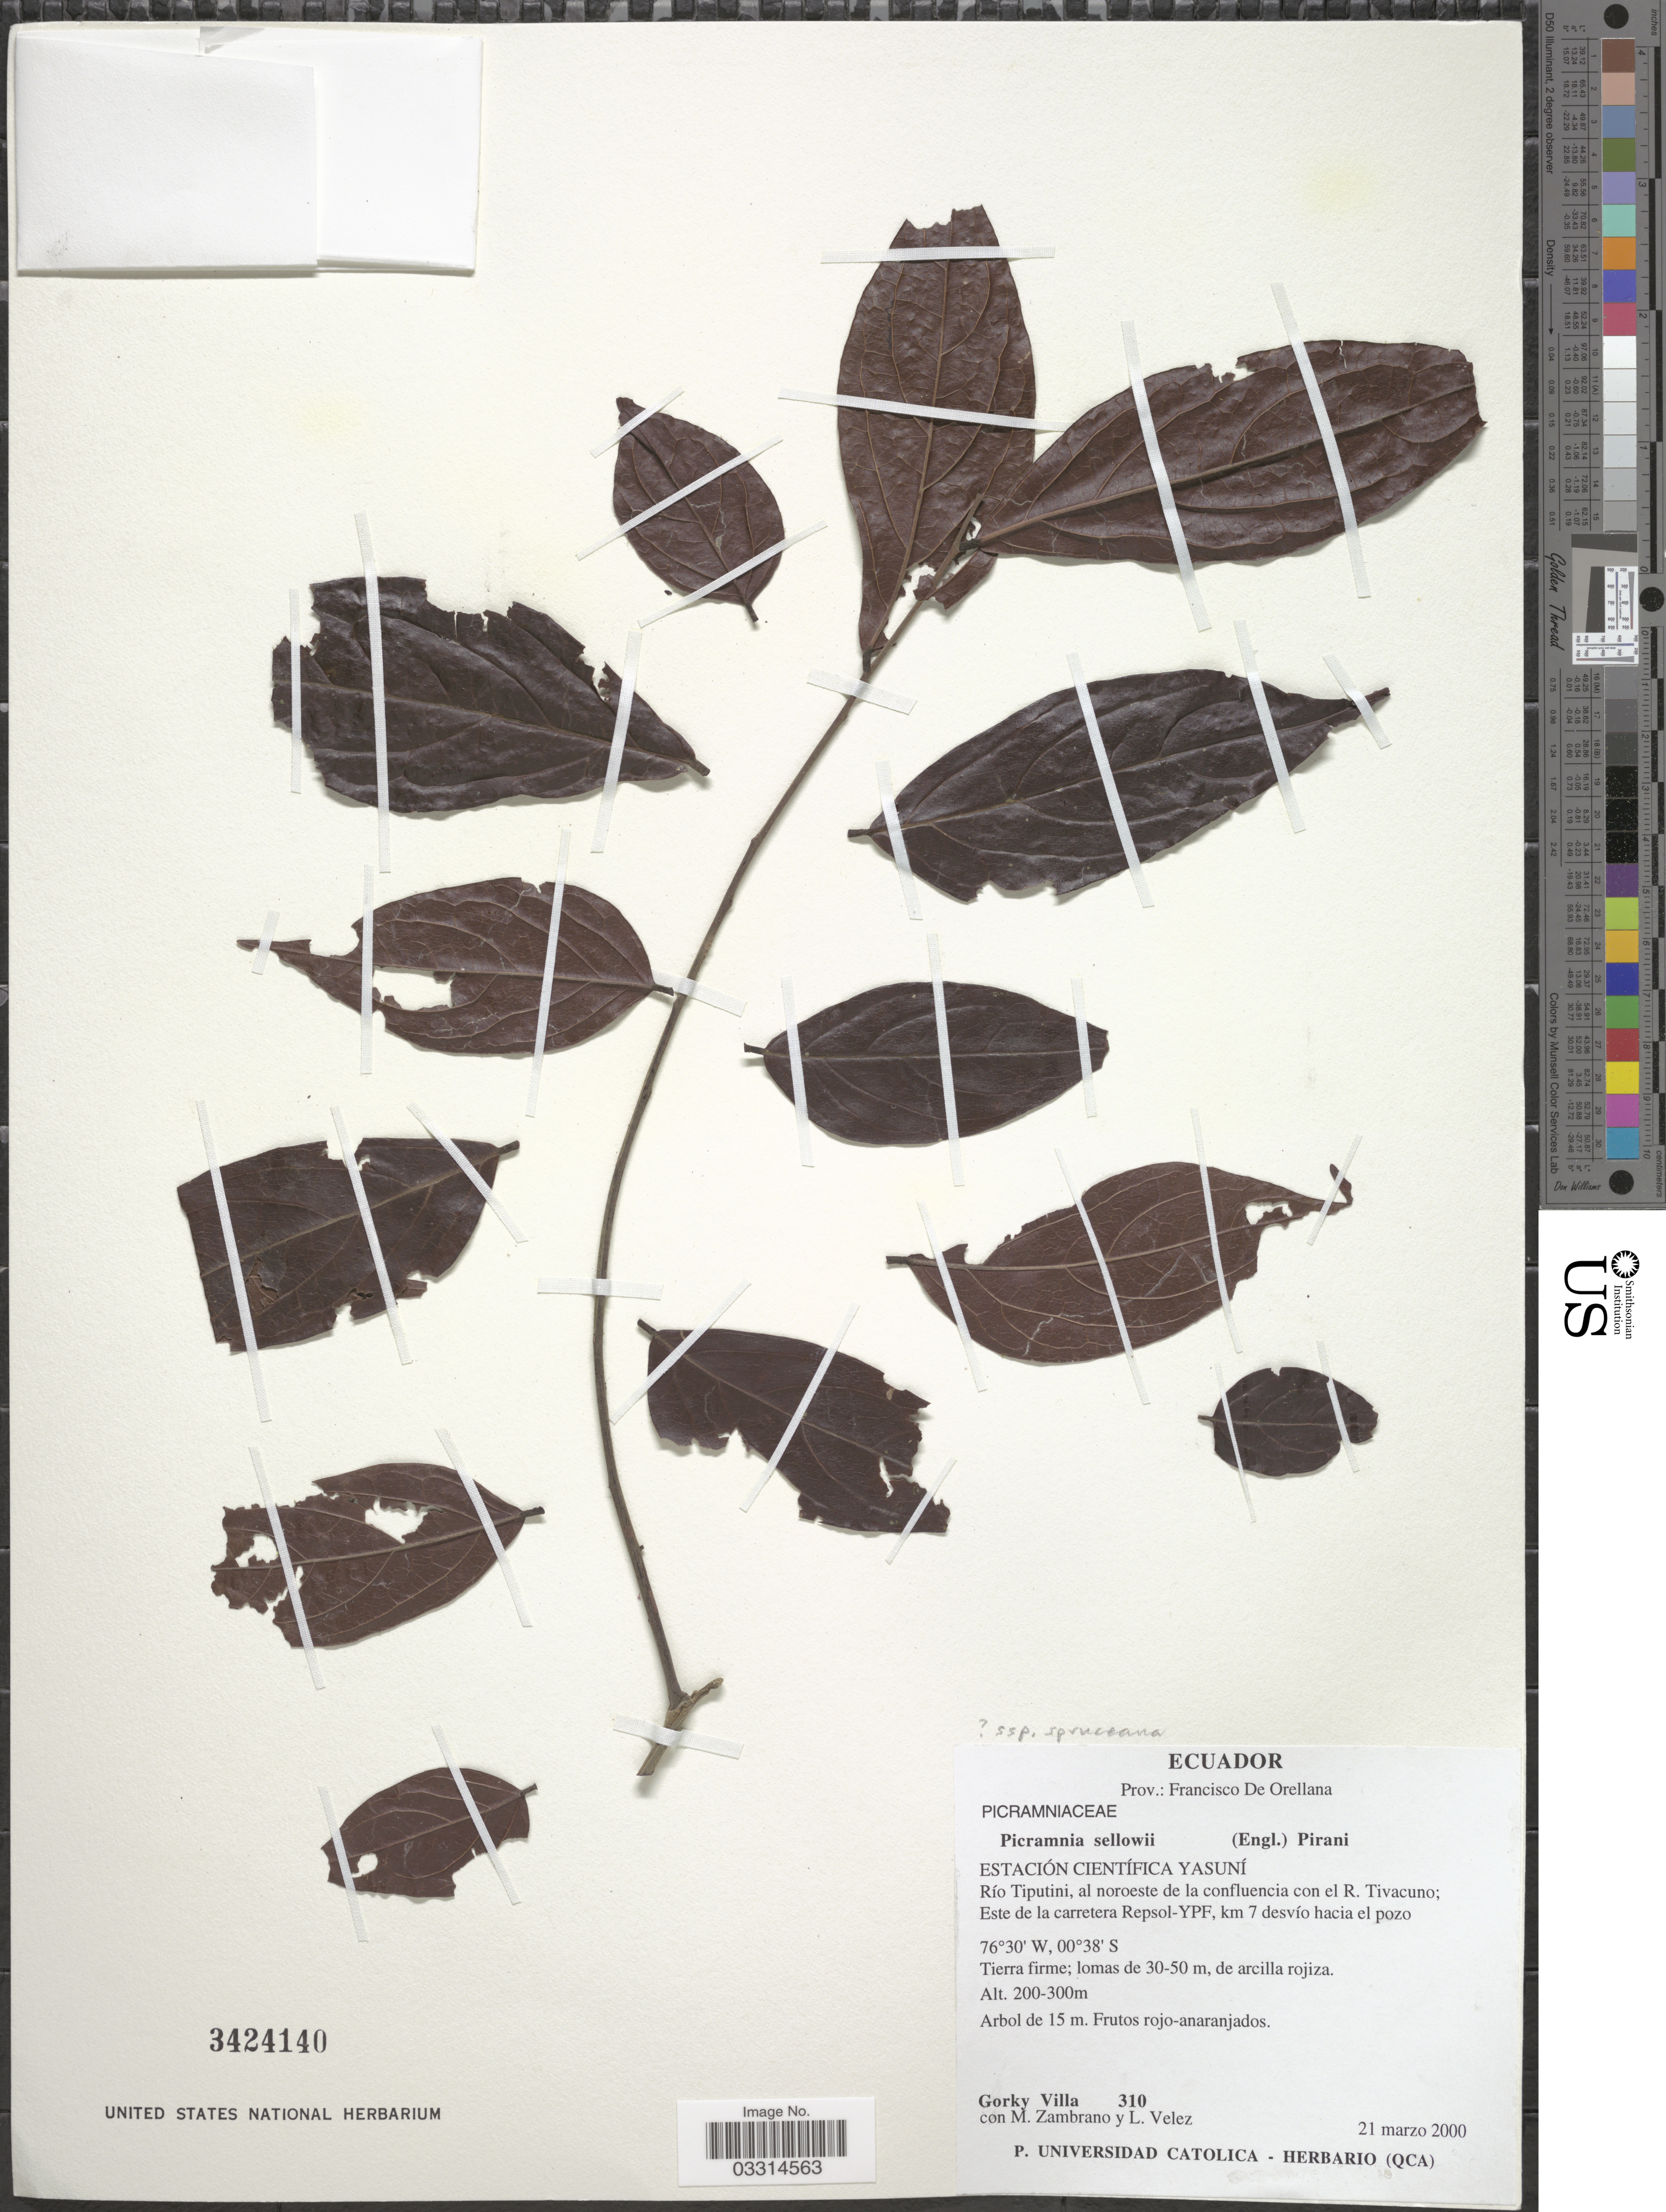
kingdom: Plantae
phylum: Tracheophyta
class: Magnoliopsida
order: Picramniales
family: Picramniaceae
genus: Picramnia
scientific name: Picramnia sellowii subsp. spruceana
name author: (Engl.) Pirani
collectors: G. Villa, M. Zambrano & L. Velez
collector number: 310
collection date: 2000-03-21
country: Ecuador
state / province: Orellana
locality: Prov.: Francisco De Orellana. Estación Científica Yasuní. Río Tiputini, al noroeste de la confluencia con el R. Tivacuno; Este de la carretera Repsol-YPF, km 7 desvío hacia el pozo.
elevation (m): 200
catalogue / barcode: US 3424140